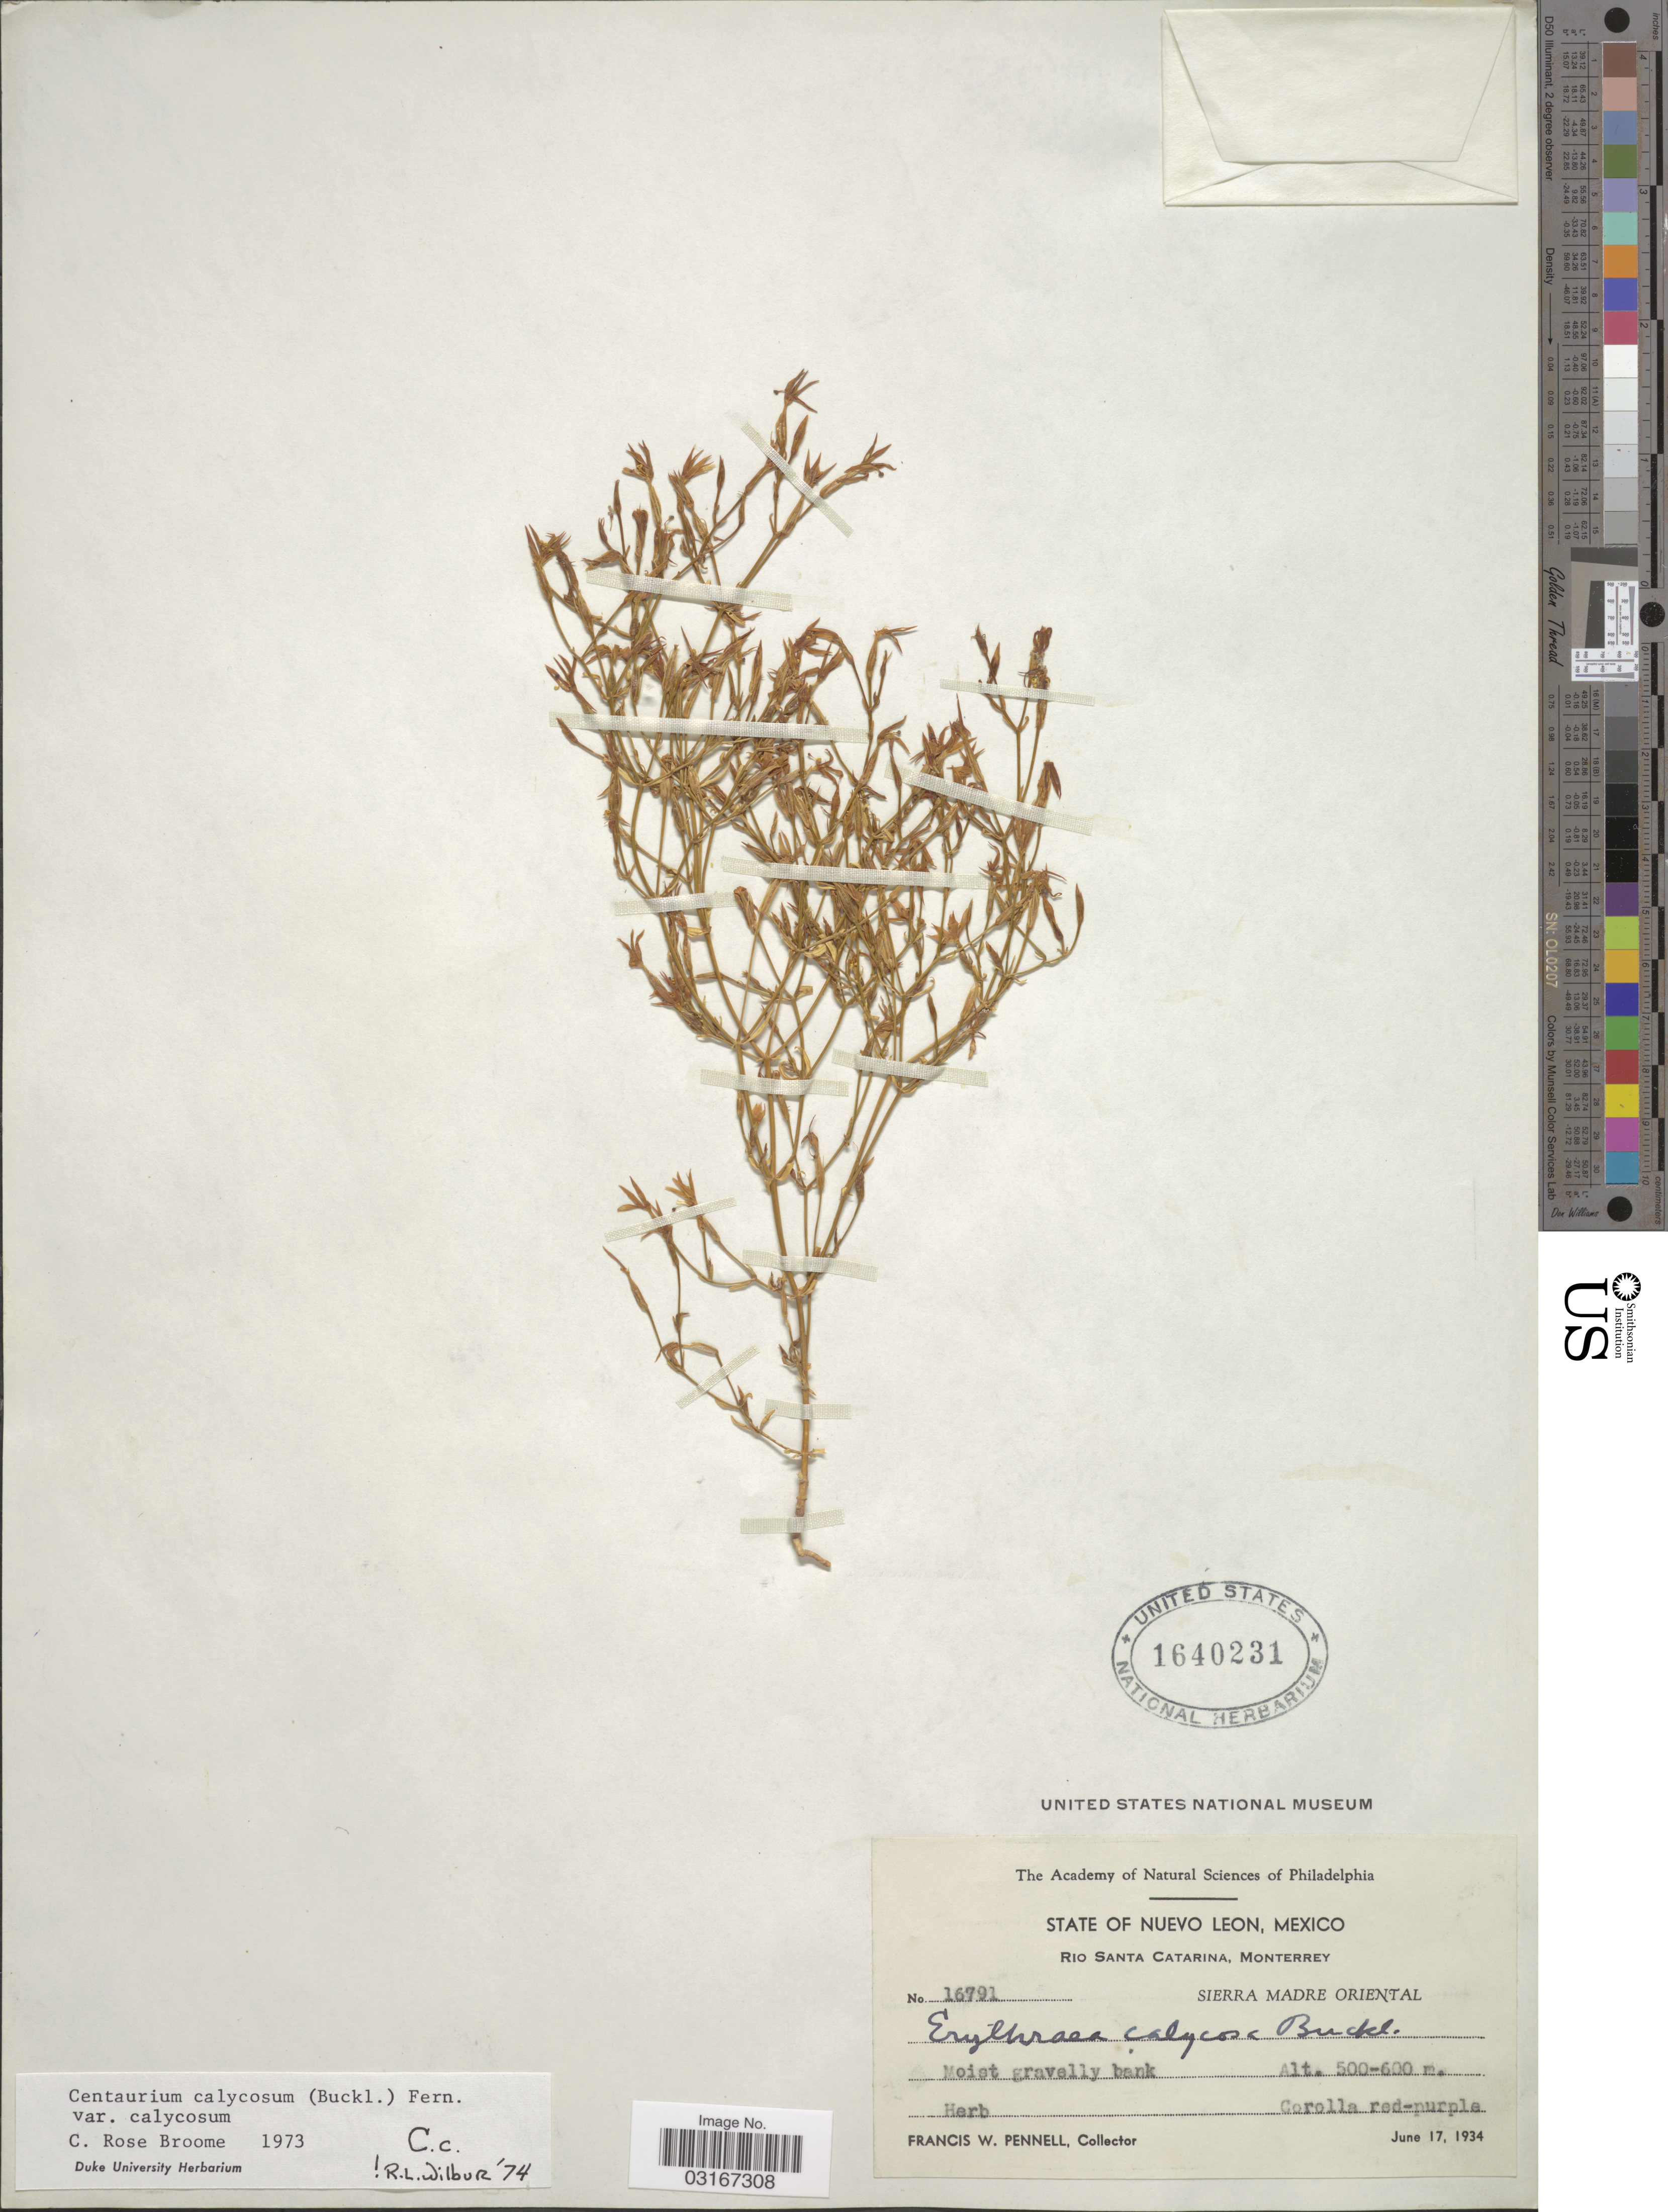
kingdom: Plantae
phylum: Tracheophyta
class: Magnoliopsida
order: Gentianales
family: Gentianaceae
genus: Centaurium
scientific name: Centaurium calycosum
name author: (Buckley) Buckley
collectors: F. W. Pennell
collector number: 16791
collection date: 1934-06-17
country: Mexico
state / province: Nuevo León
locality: Rio Santa Catarina, Monterrey. Sierra Madre Oriental.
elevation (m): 500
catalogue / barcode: US 1640231